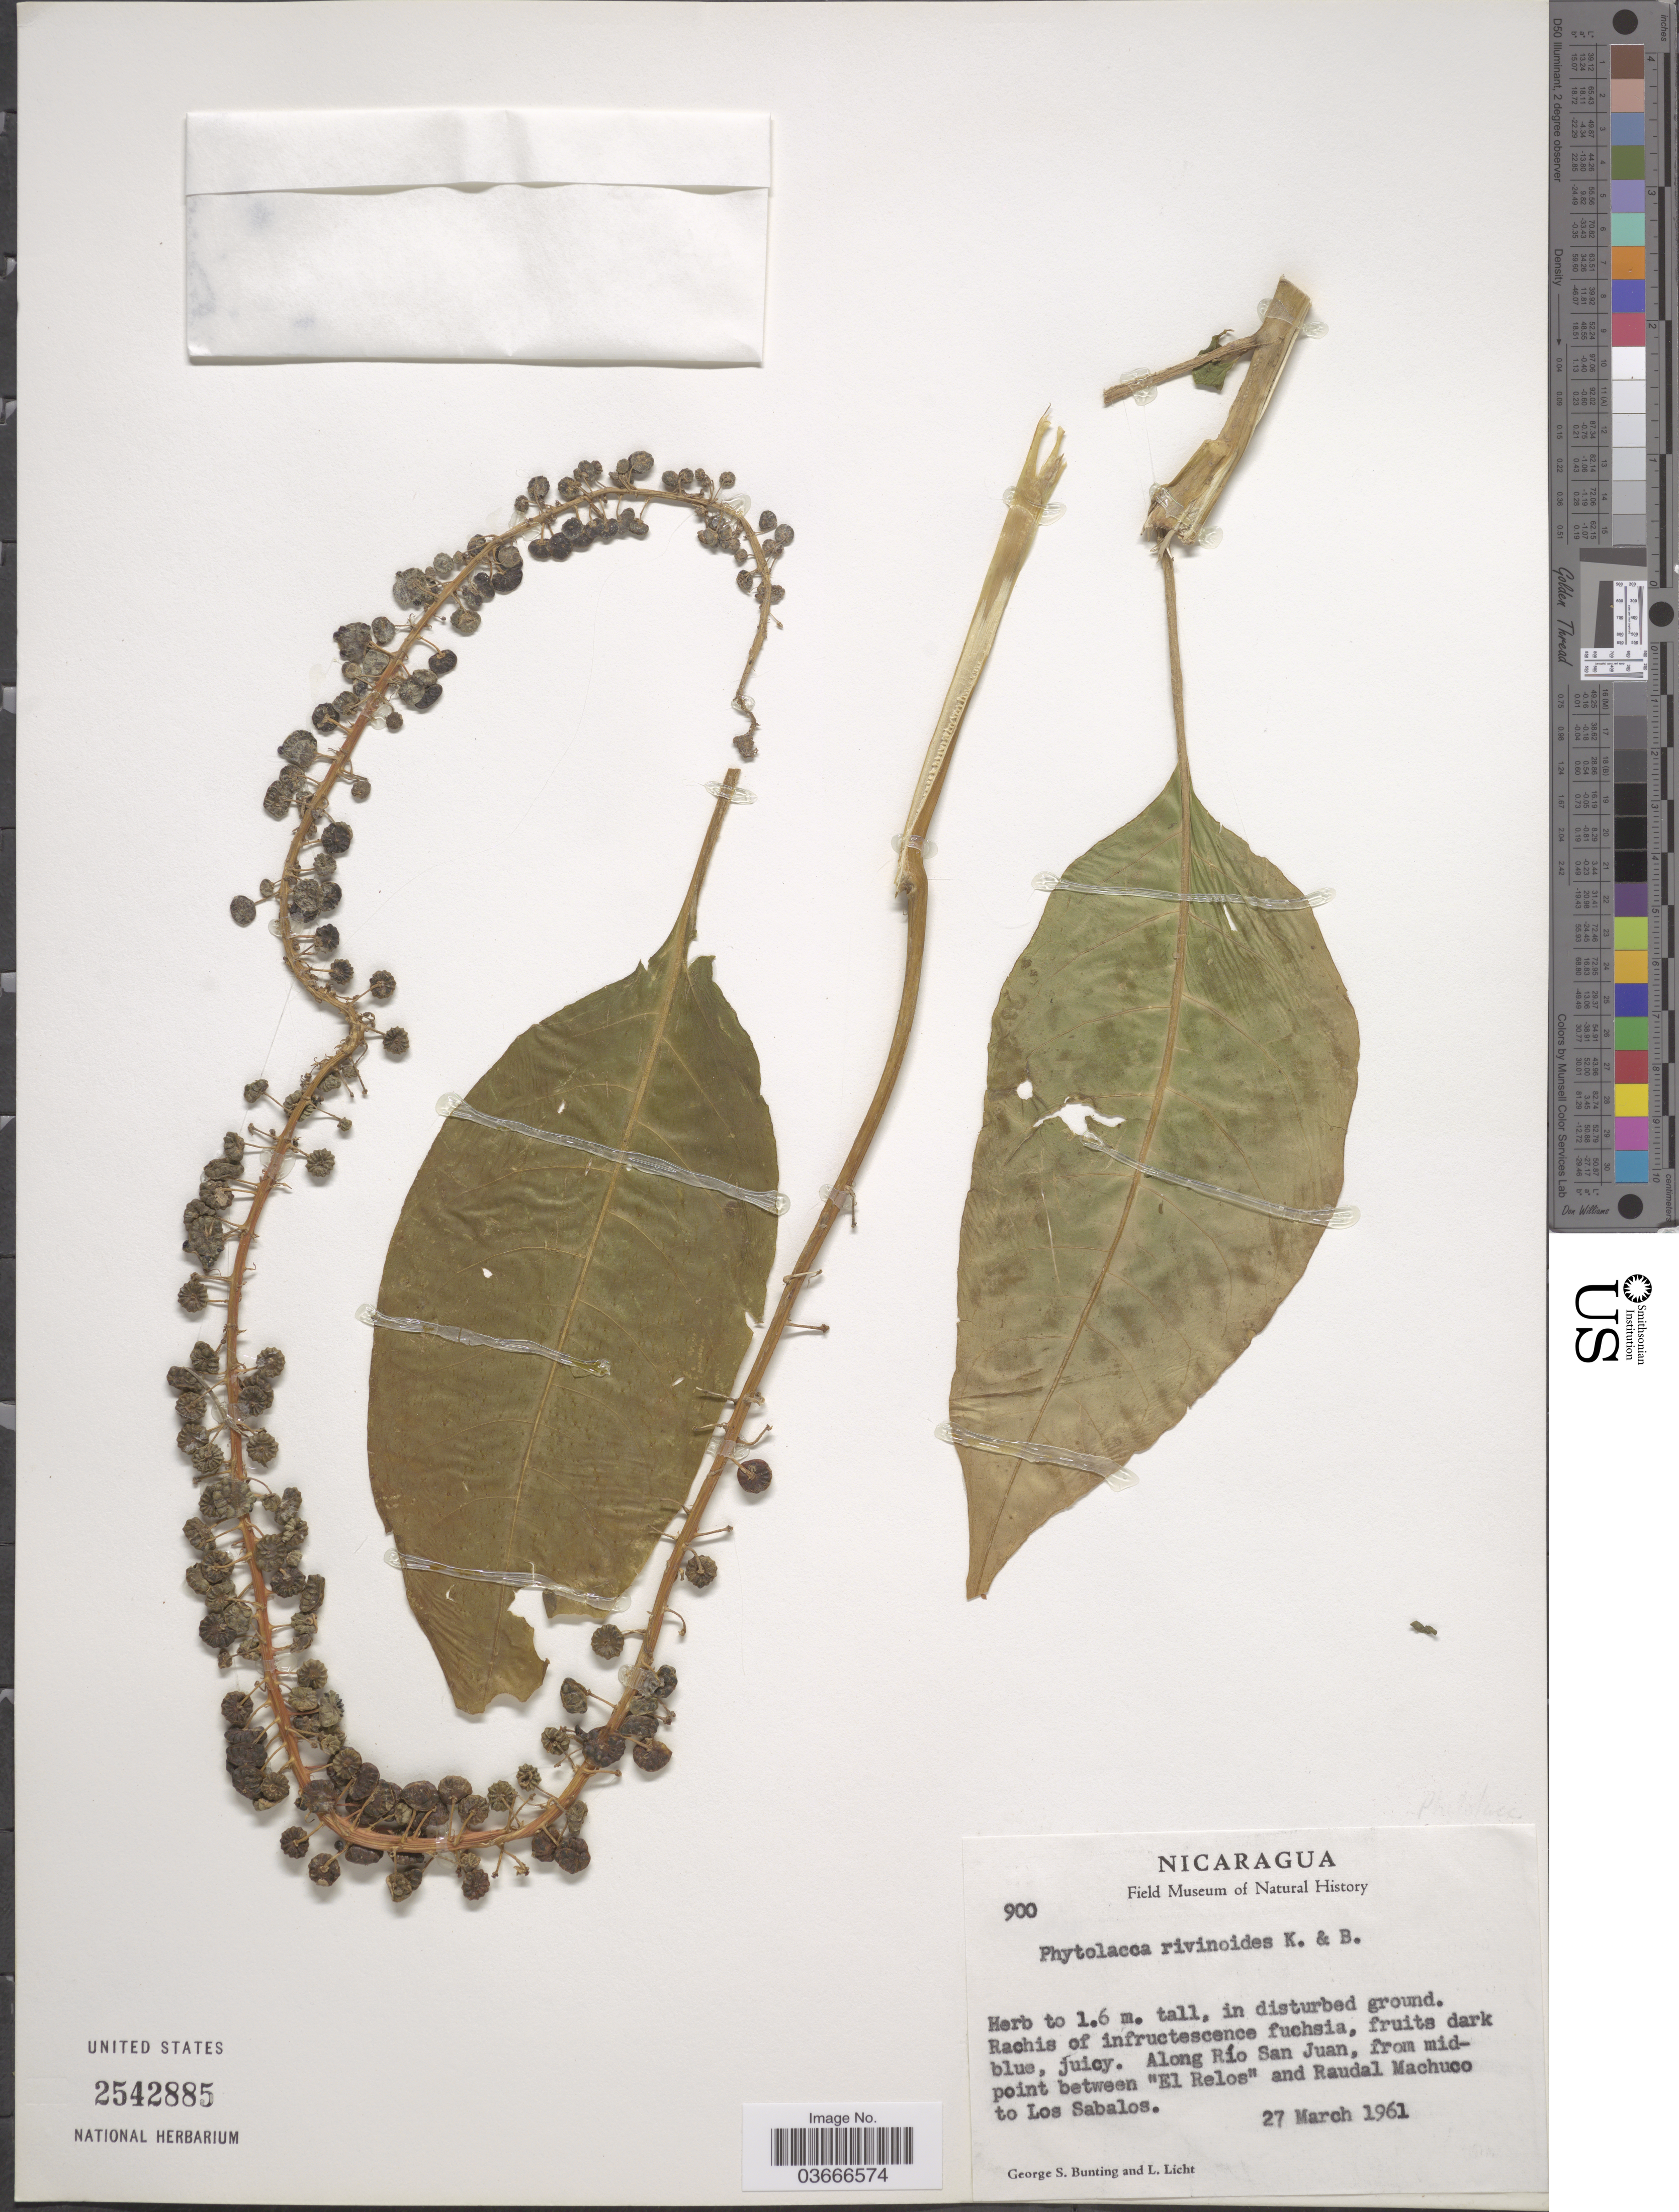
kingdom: Plantae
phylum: Tracheophyta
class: Magnoliopsida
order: Caryophyllales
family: Phytolaccaceae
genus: Phytolacca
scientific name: Phytolacca rivinoides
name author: Kunth & C.D. Bouché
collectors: G. S. Bunting & L. Licht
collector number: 900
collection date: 1961-03-27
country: Nicaragua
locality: Along Río San Juan, from midpoint between "El Relos" and Raudal Machuco to Los Sabalos.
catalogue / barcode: US 2542885